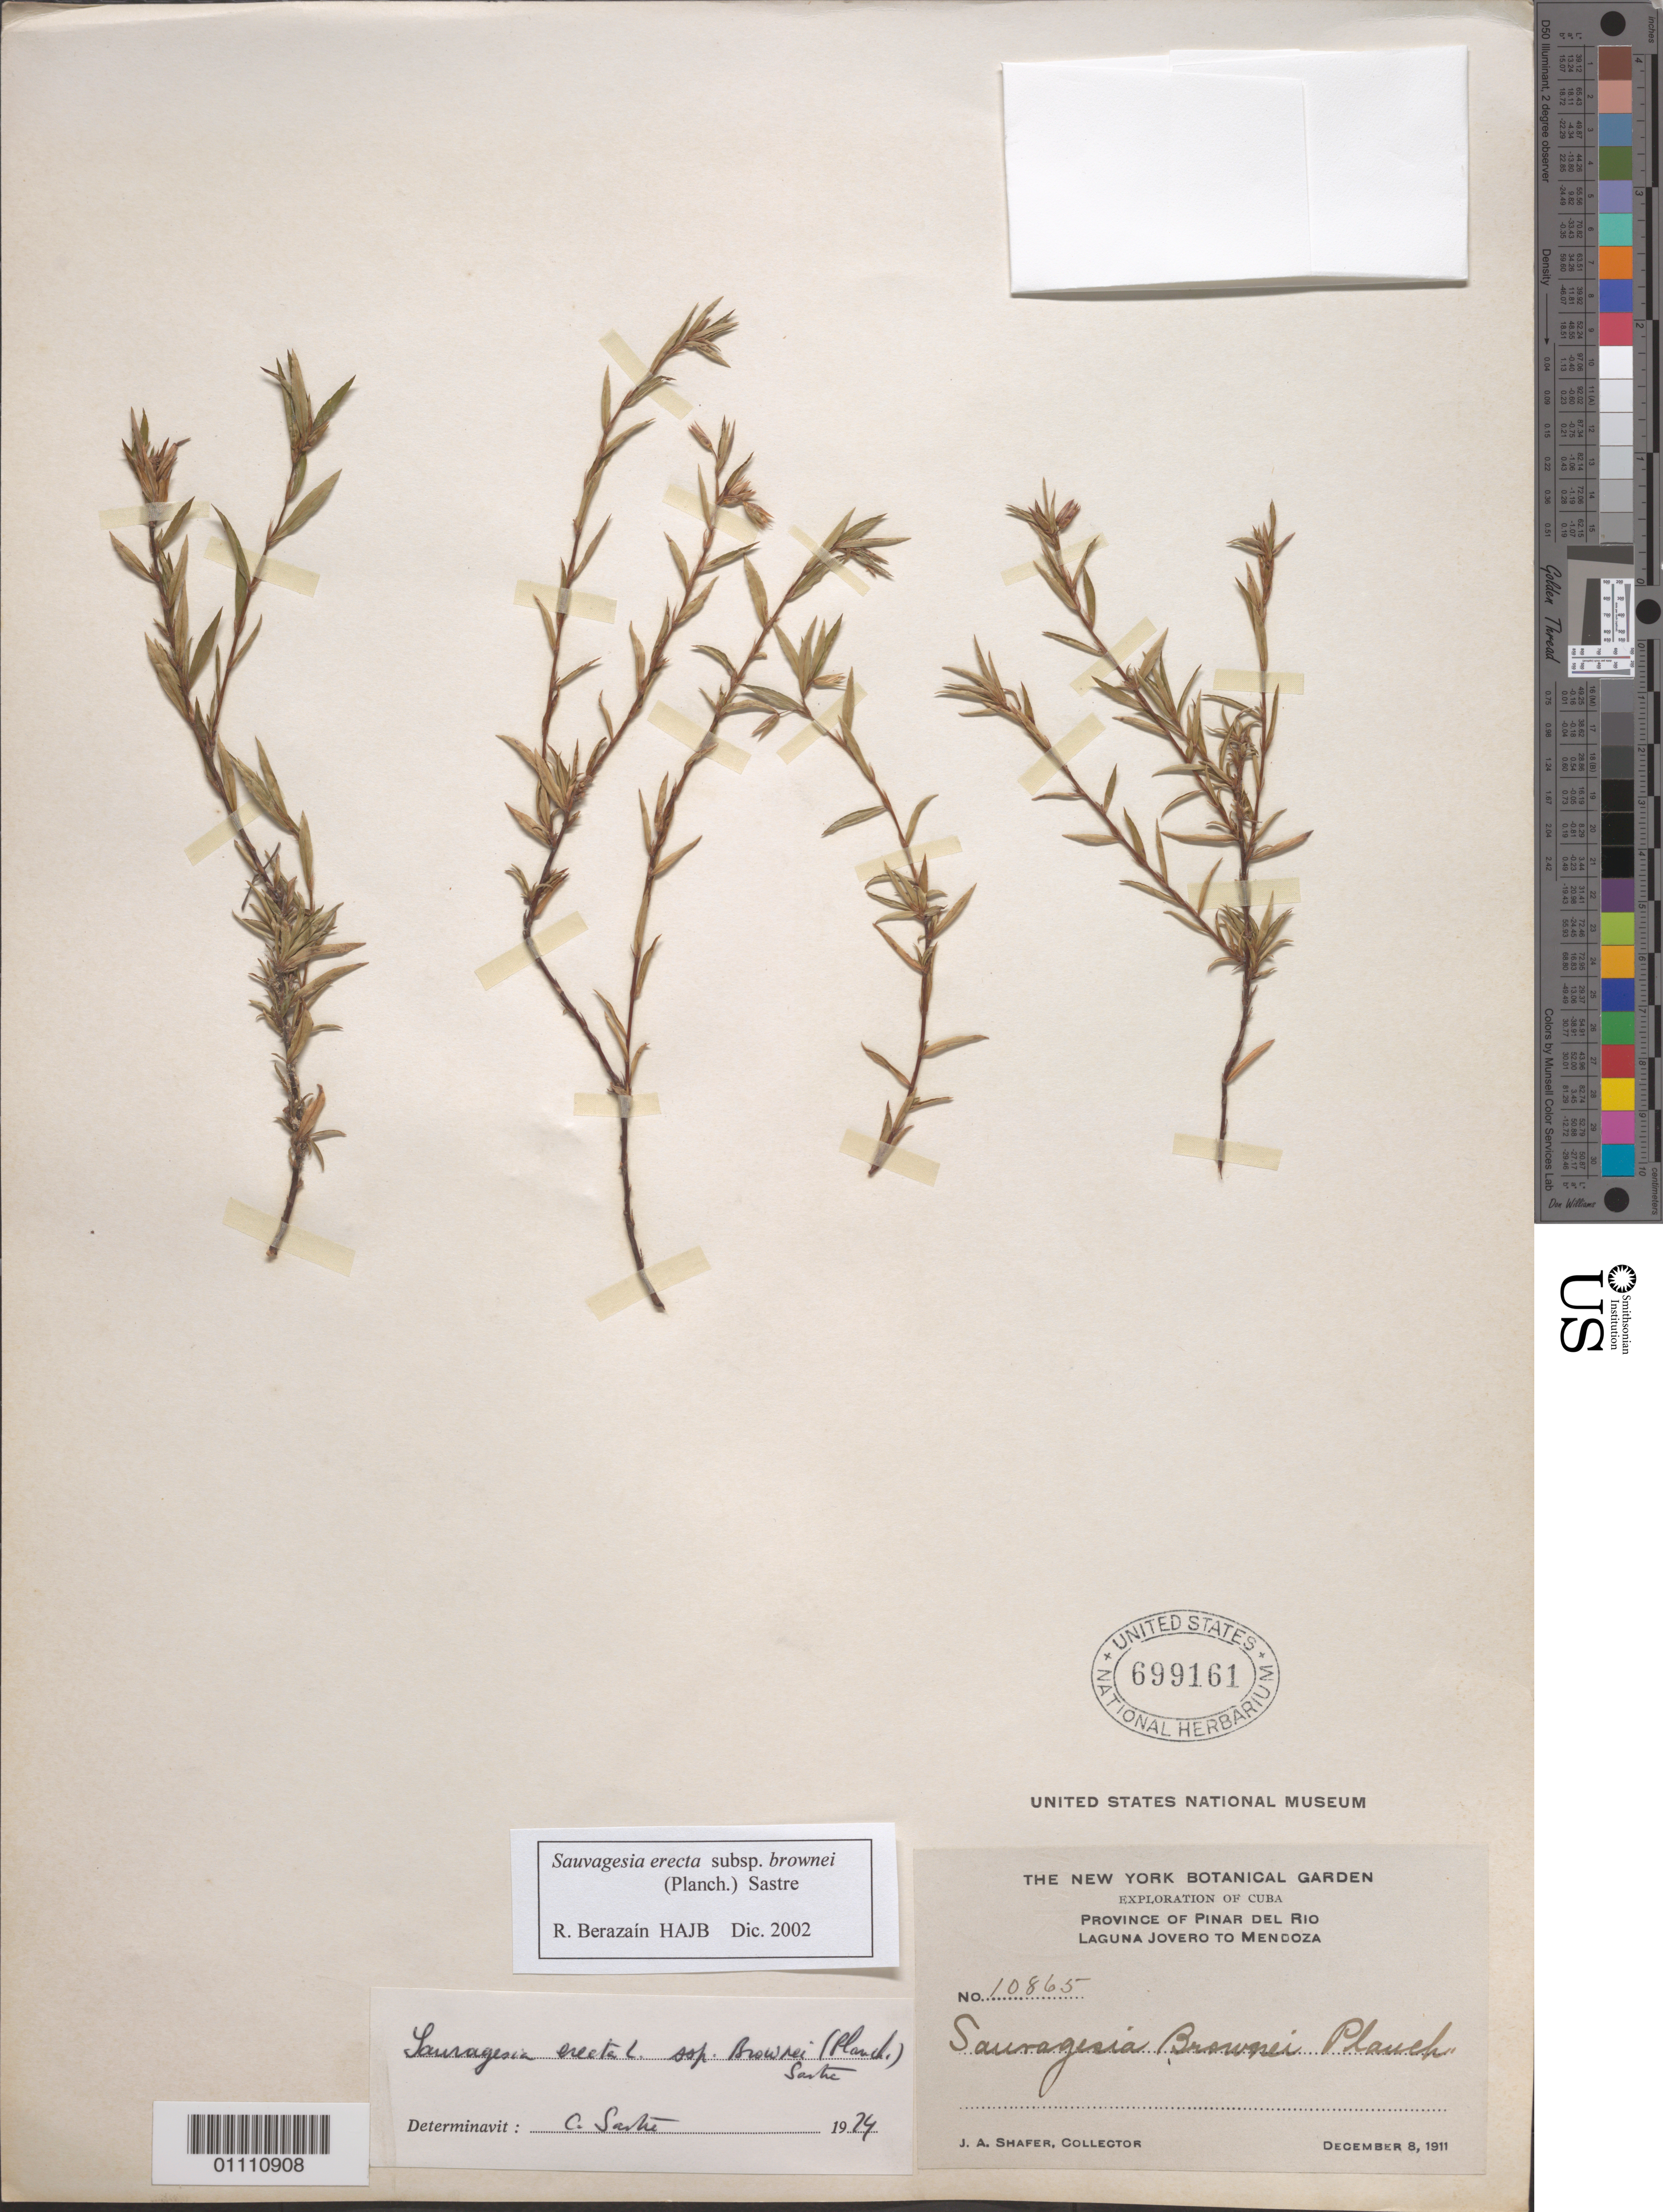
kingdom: Plantae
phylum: Tracheophyta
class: Magnoliopsida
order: Malpighiales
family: Ochnaceae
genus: Sauvagesia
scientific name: Sauvagesia erecta subsp. brownei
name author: (Planch.) Sastre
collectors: J. A. Shafer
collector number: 10865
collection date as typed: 08 Dec 1911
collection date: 1911-12-08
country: Cuba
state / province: Pinar del Rio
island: Cuba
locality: Pinar del Rio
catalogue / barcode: US 699161